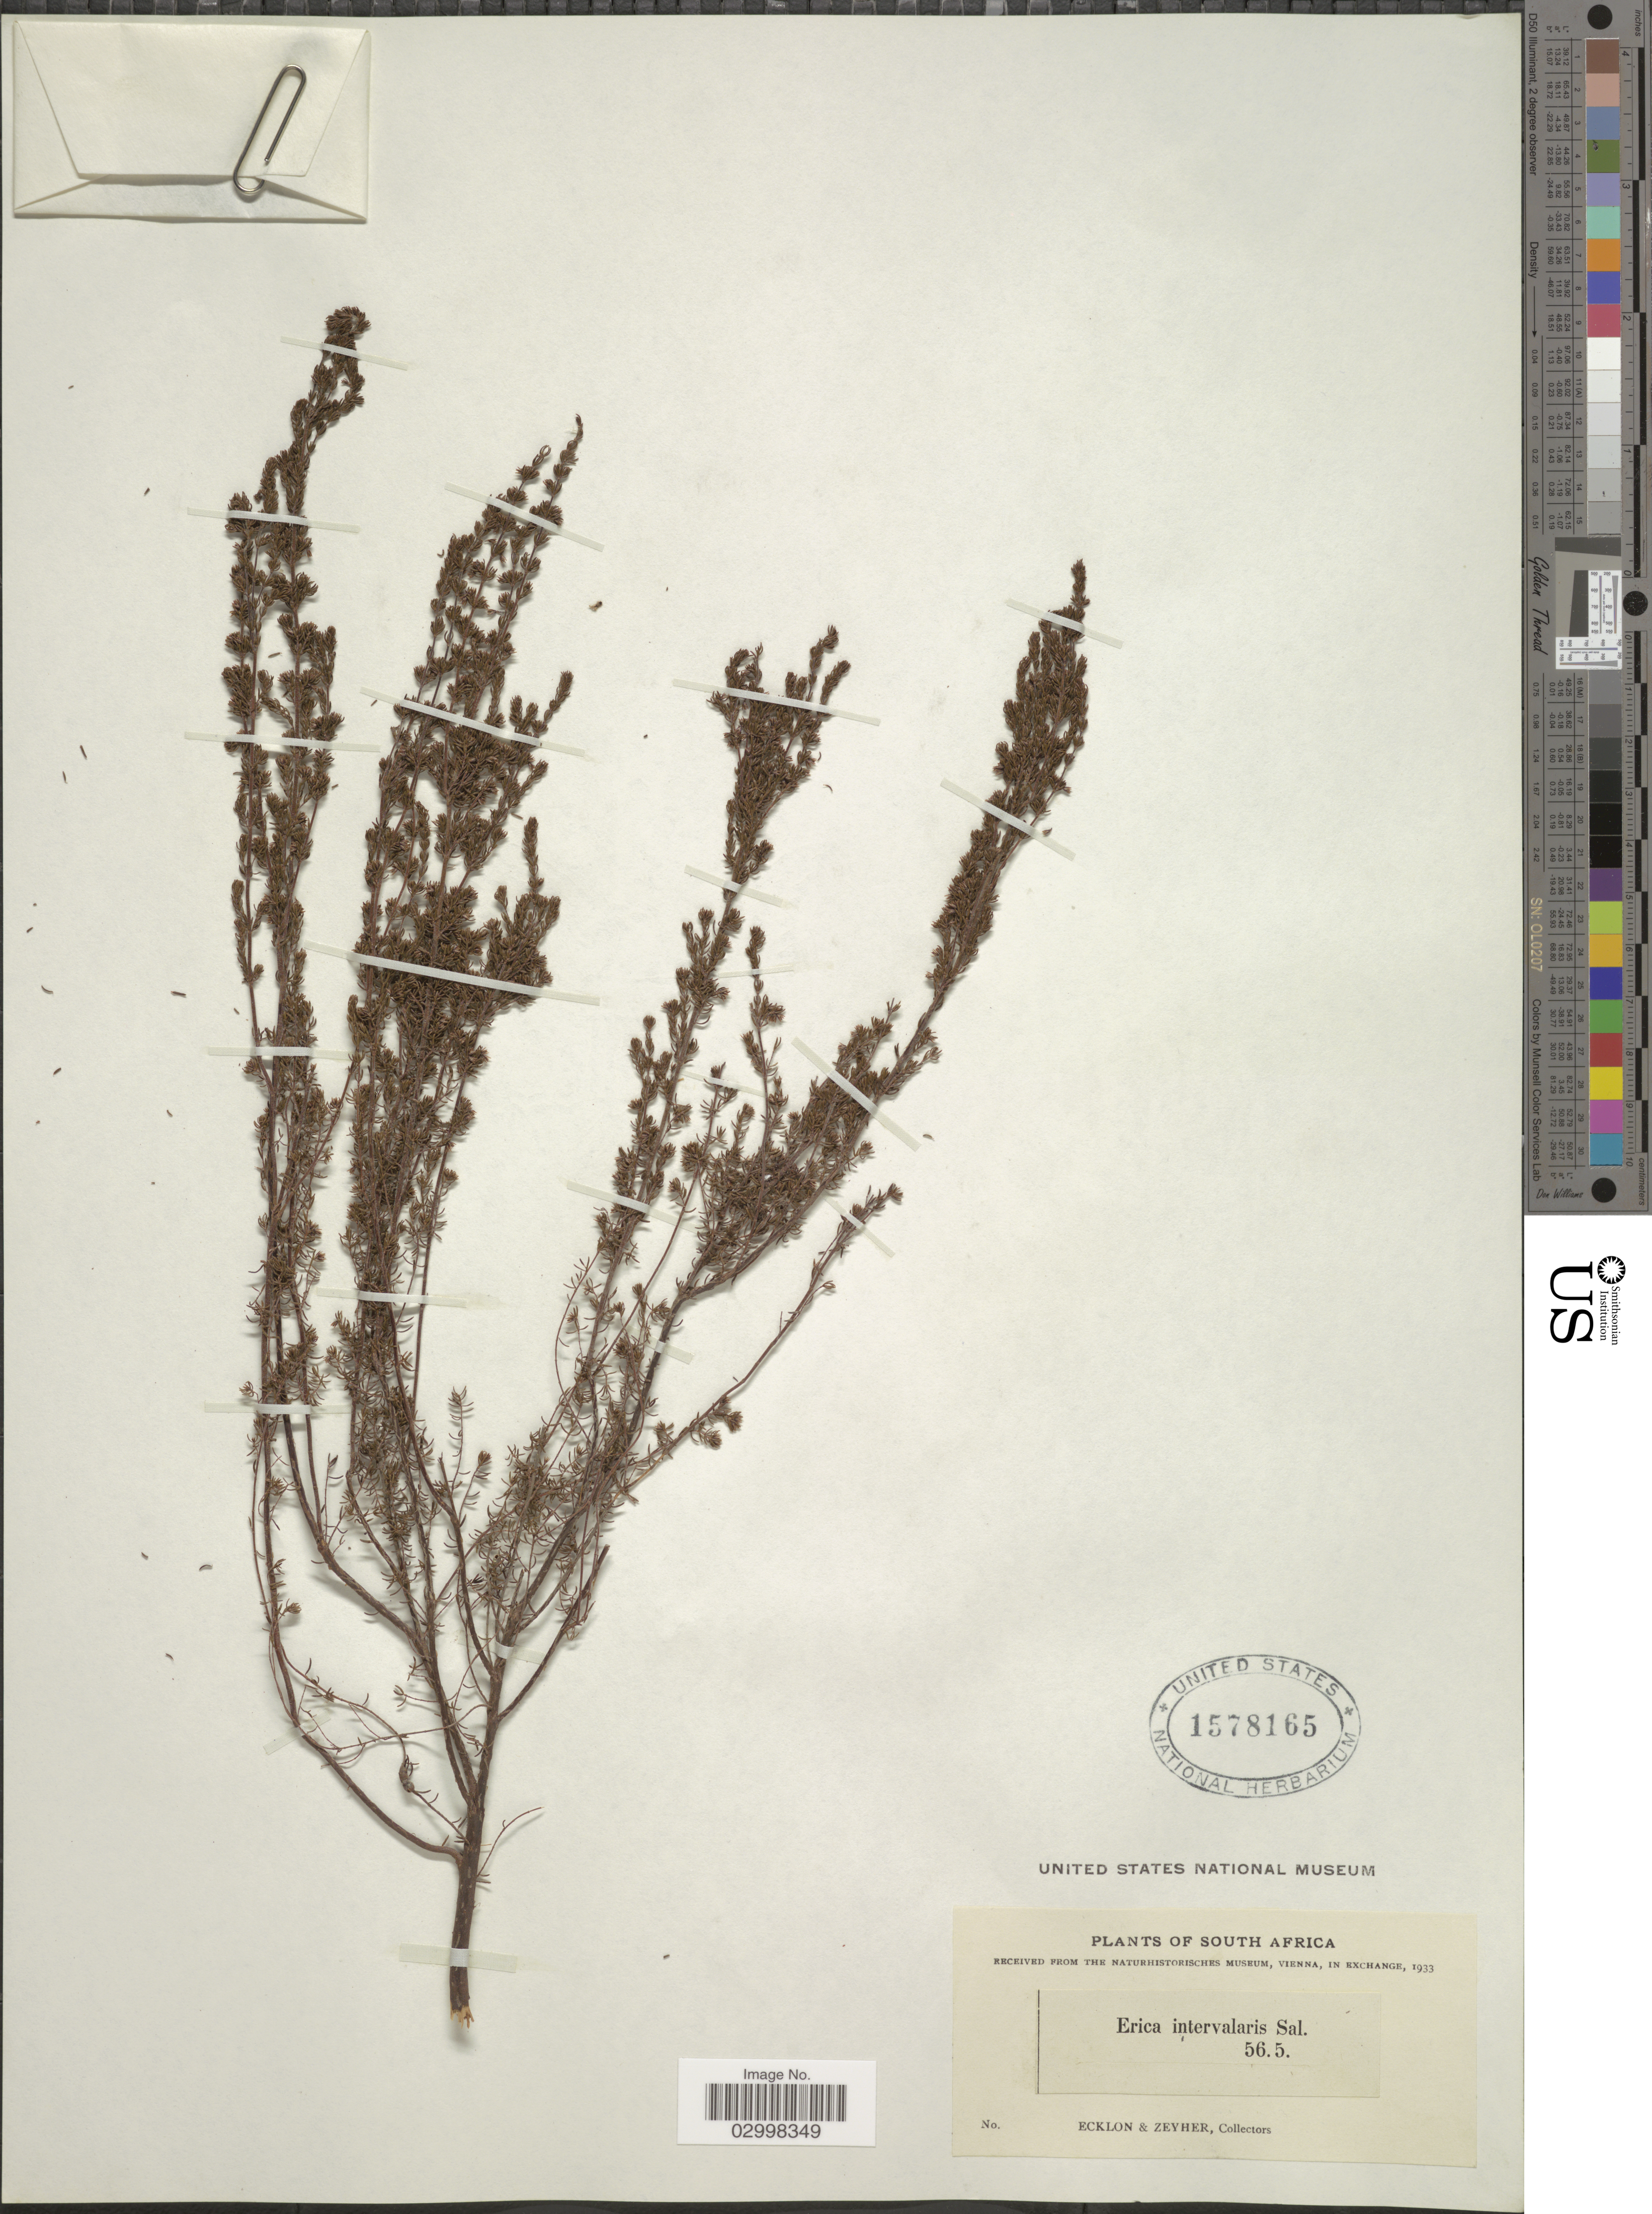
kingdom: Plantae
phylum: Tracheophyta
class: Magnoliopsida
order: Ericales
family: Ericaceae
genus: Erica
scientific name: Erica intervallaris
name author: Salisb.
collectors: -. Ecklon & -. Zeyher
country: South Africa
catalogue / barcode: US 1578165